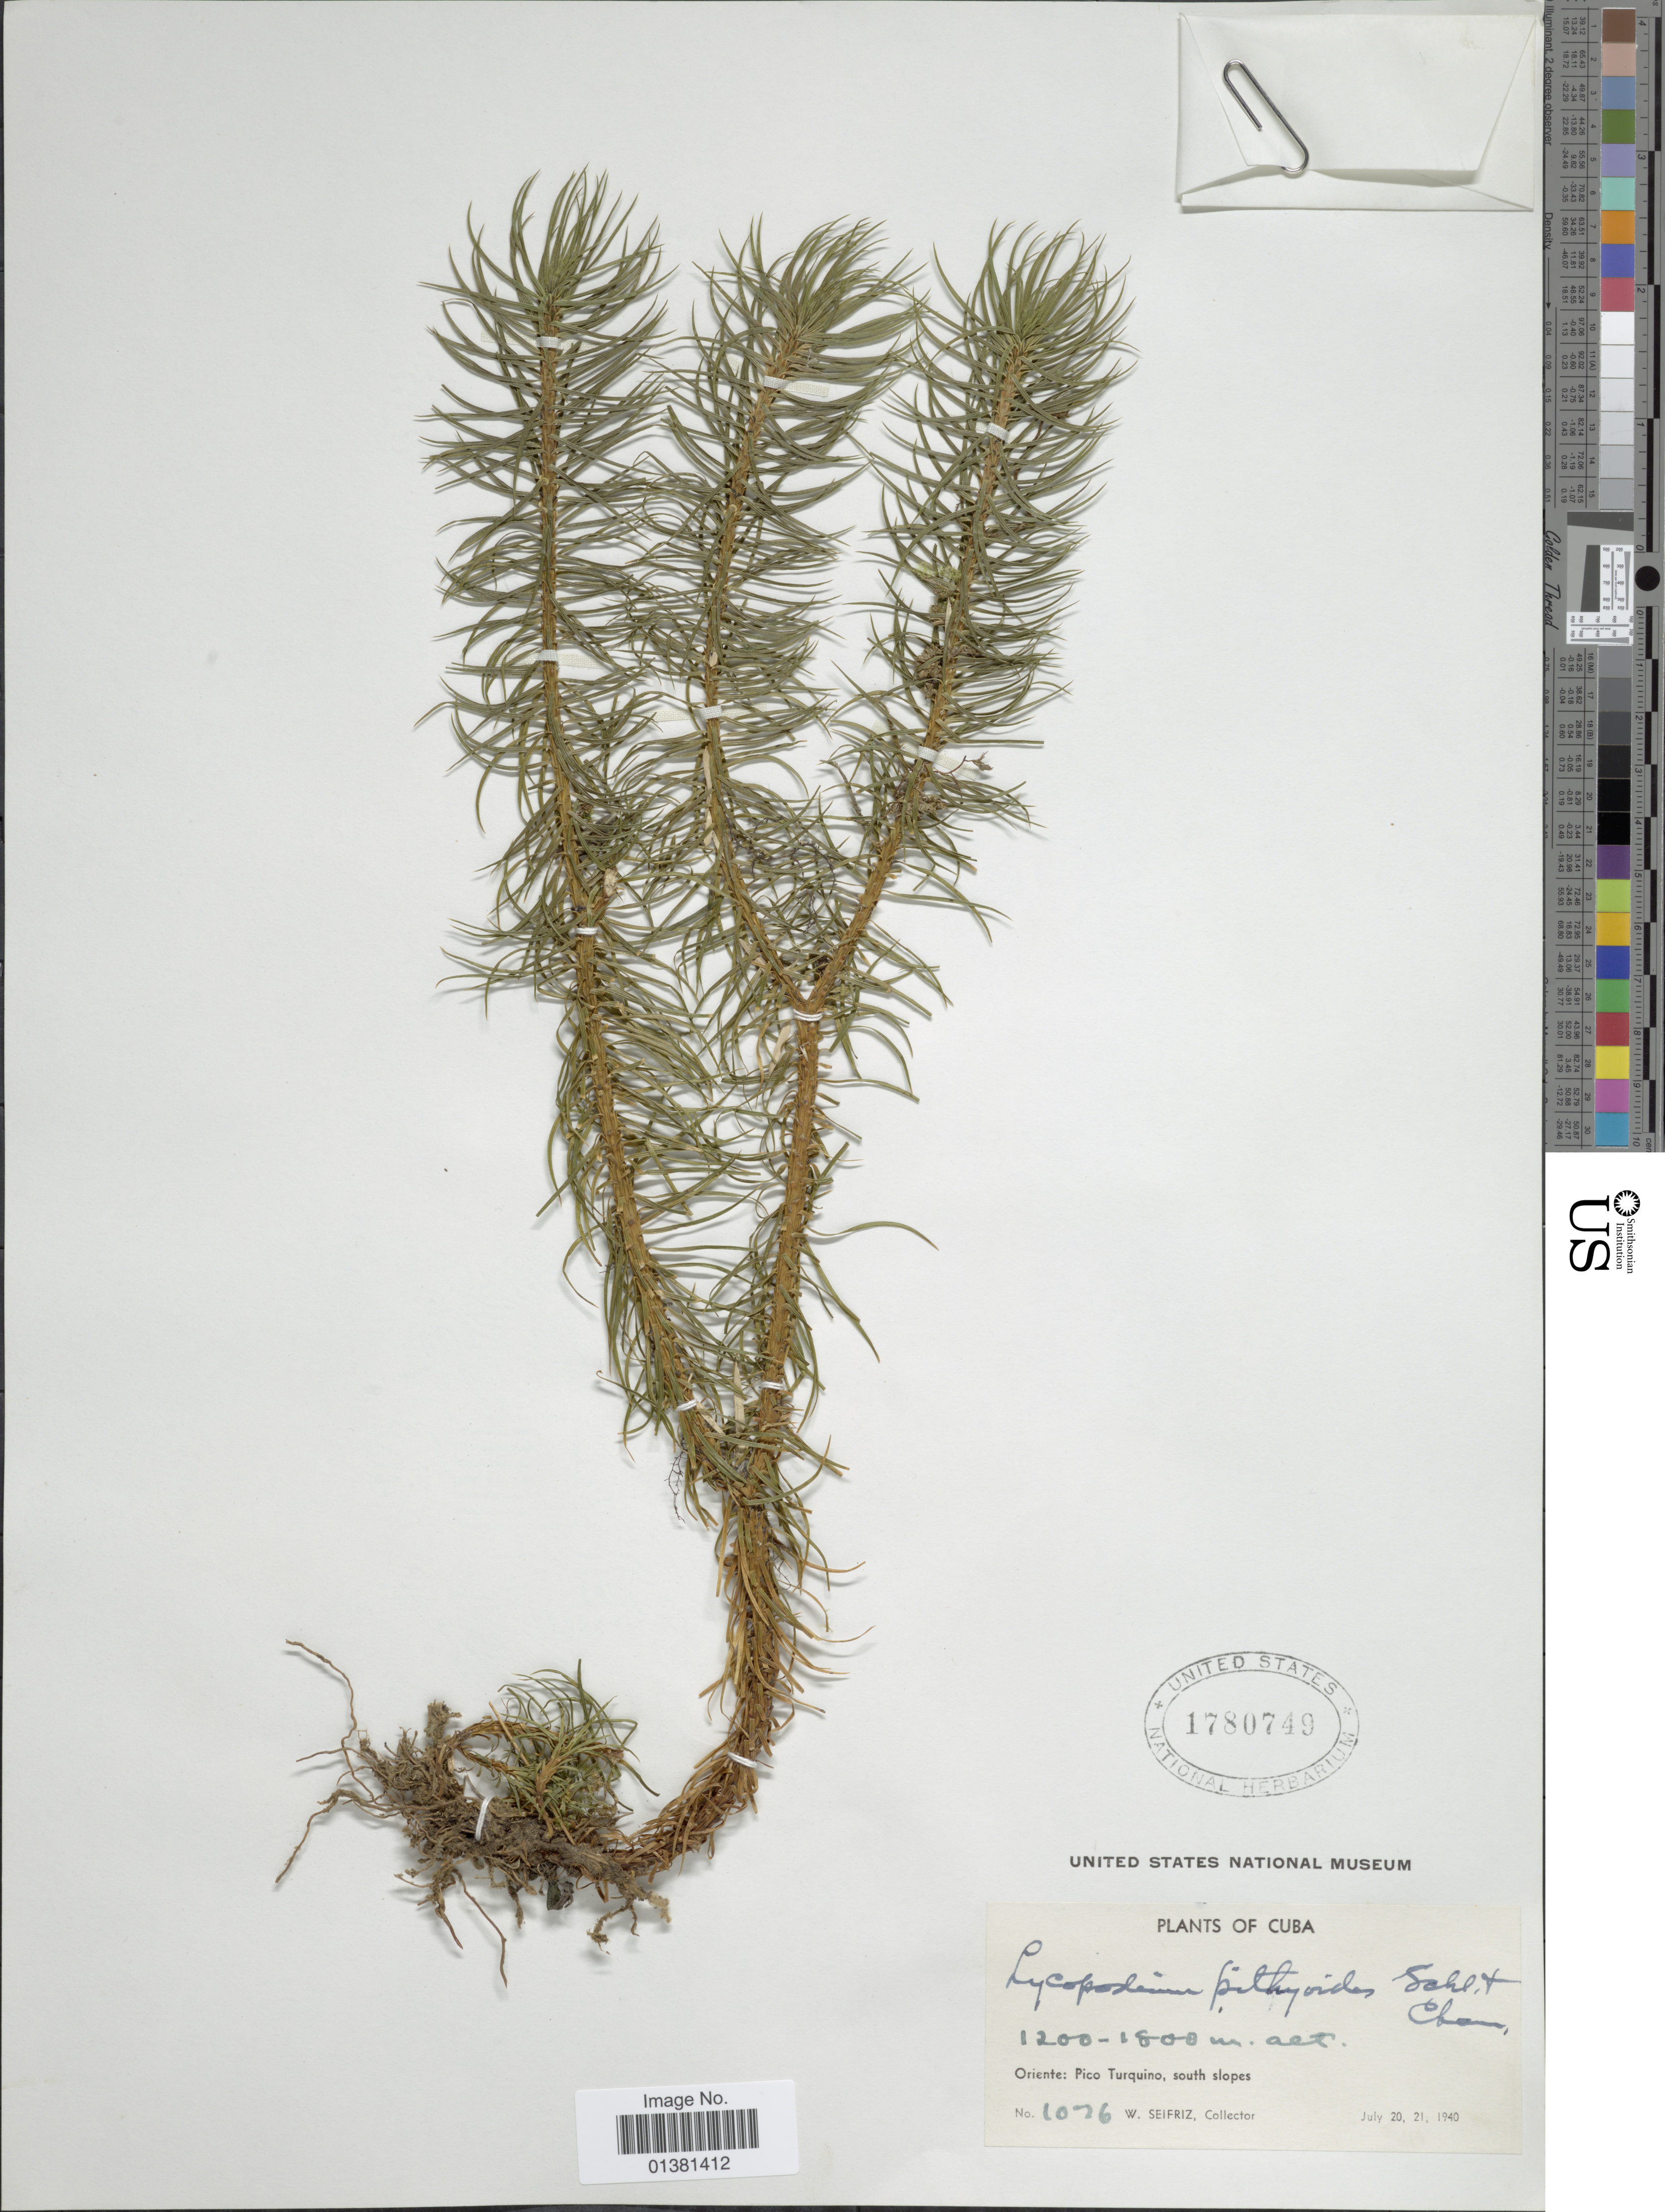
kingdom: Plantae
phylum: Tracheophyta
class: Lycopodiopsida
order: Lycopodiales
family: Lycopodiaceae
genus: Phlegmariurus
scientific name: Phlegmariurus pithyoides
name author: (Schltdl. & Cham.) B. Øllg.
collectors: W. Seifriz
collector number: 1076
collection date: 1940-07-20/1940-07-21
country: Cuba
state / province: Oriente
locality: Pico Turquino, south slopes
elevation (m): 1200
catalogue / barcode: US 1780749